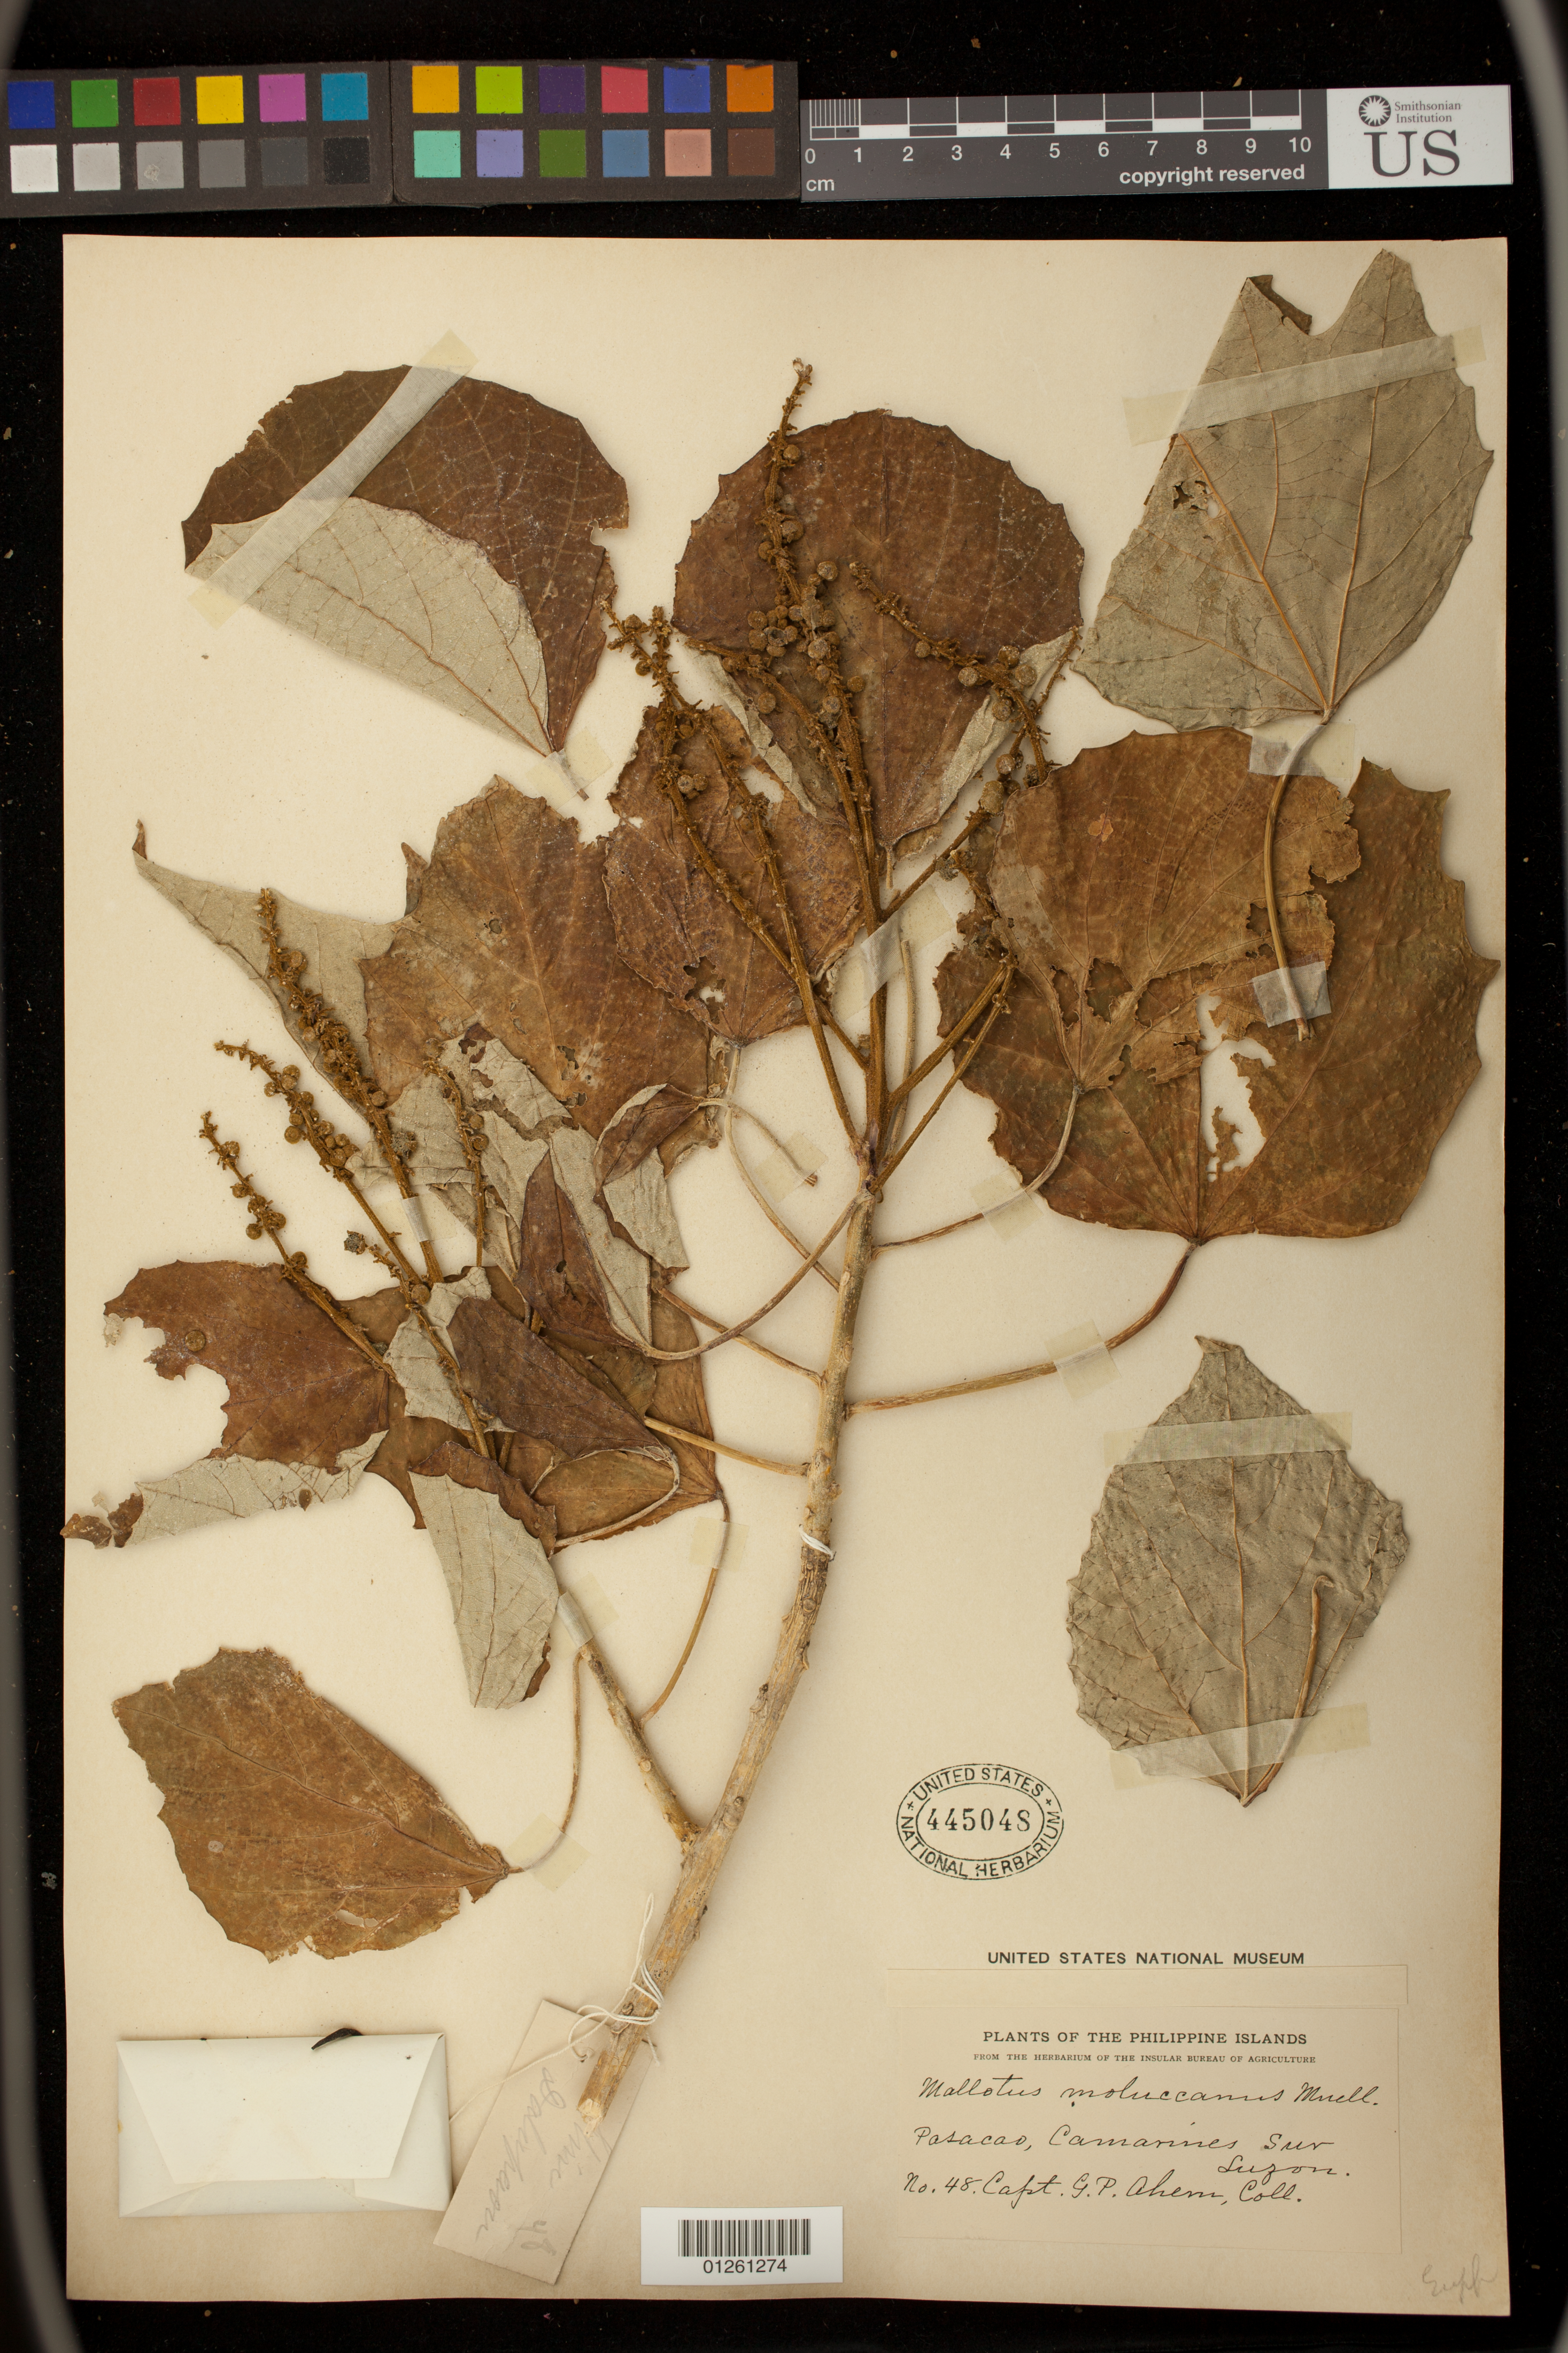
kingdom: Plantae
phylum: Tracheophyta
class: Magnoliopsida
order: Malpighiales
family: Euphorbiaceae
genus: Melanolepis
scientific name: Melanolepis multiglandulosa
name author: (Reinw. ex Blume) Rchb. f. & Zoll.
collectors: G. Ahern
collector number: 48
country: Philippines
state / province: Bicol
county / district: Camarines Sur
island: Luzon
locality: Pasacao, Camarines Sur, Luzon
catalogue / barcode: US 445048